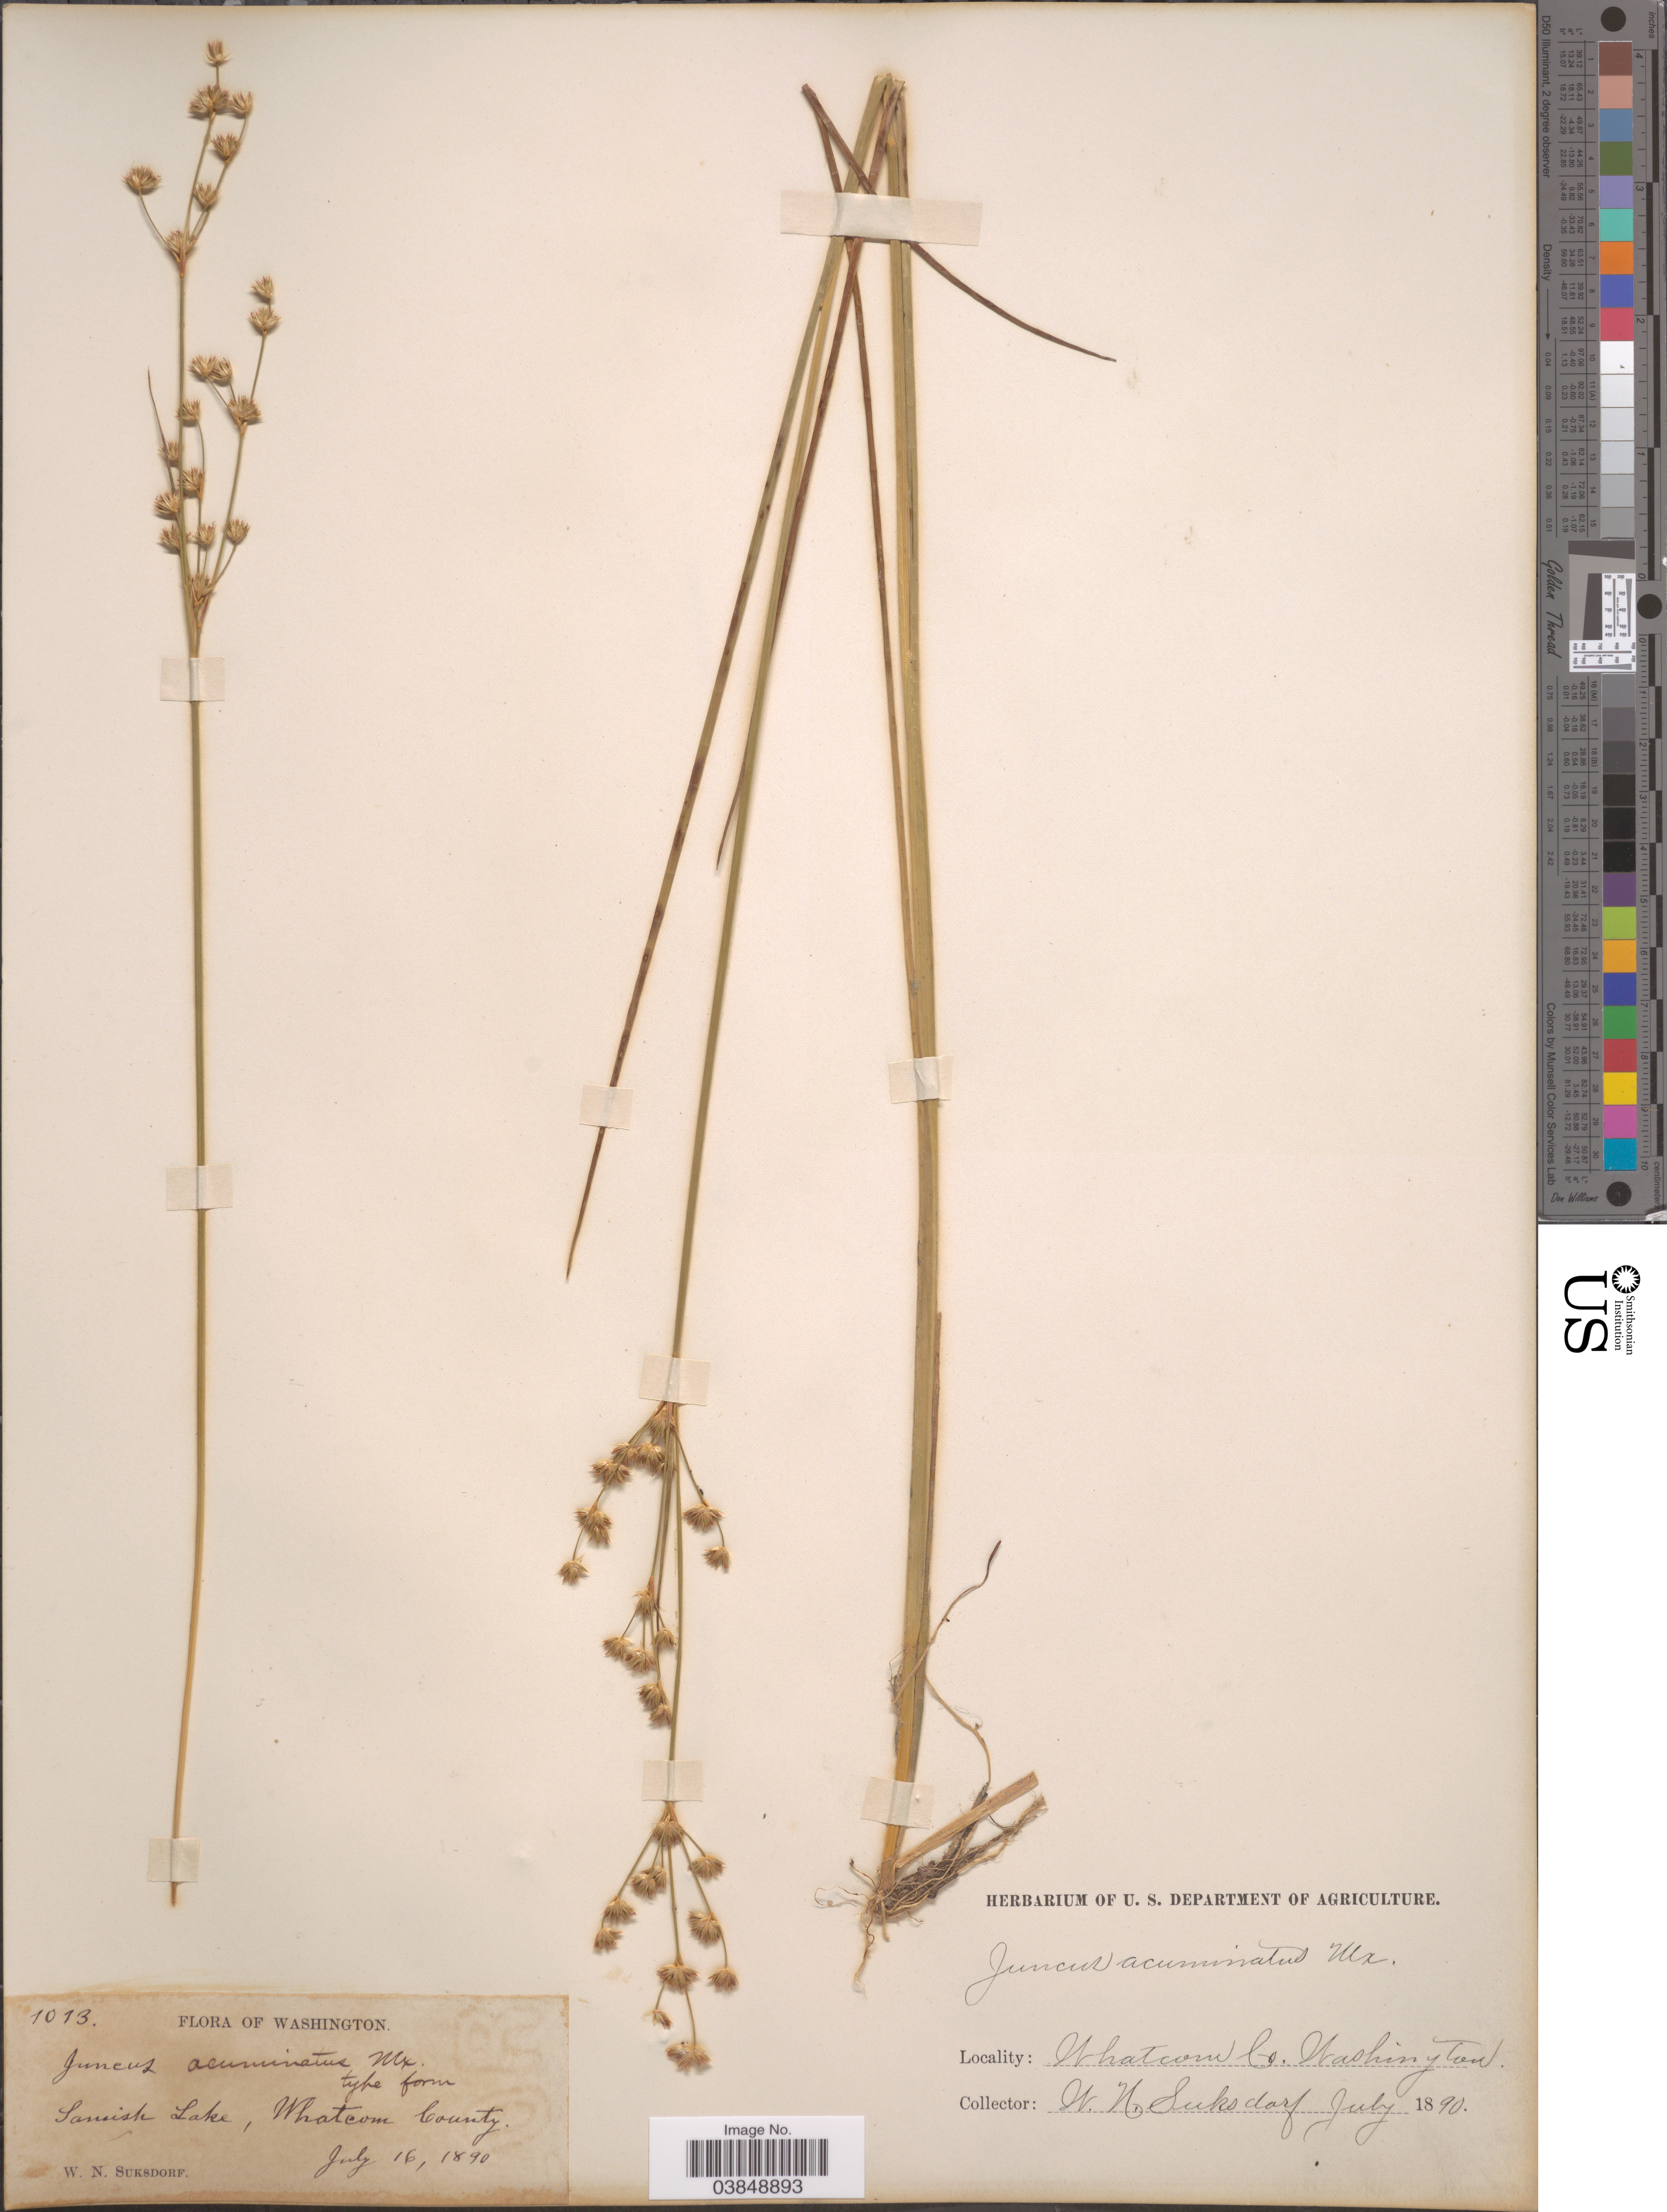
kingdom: Plantae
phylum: Tracheophyta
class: Liliopsida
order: Poales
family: Juncaceae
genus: Juncus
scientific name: Juncus acuminatus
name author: Michx.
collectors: W. N. Suksdorf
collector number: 1013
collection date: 1890-07-16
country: United States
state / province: Washington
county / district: Whatcom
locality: Samish Lake, Whatcom County.